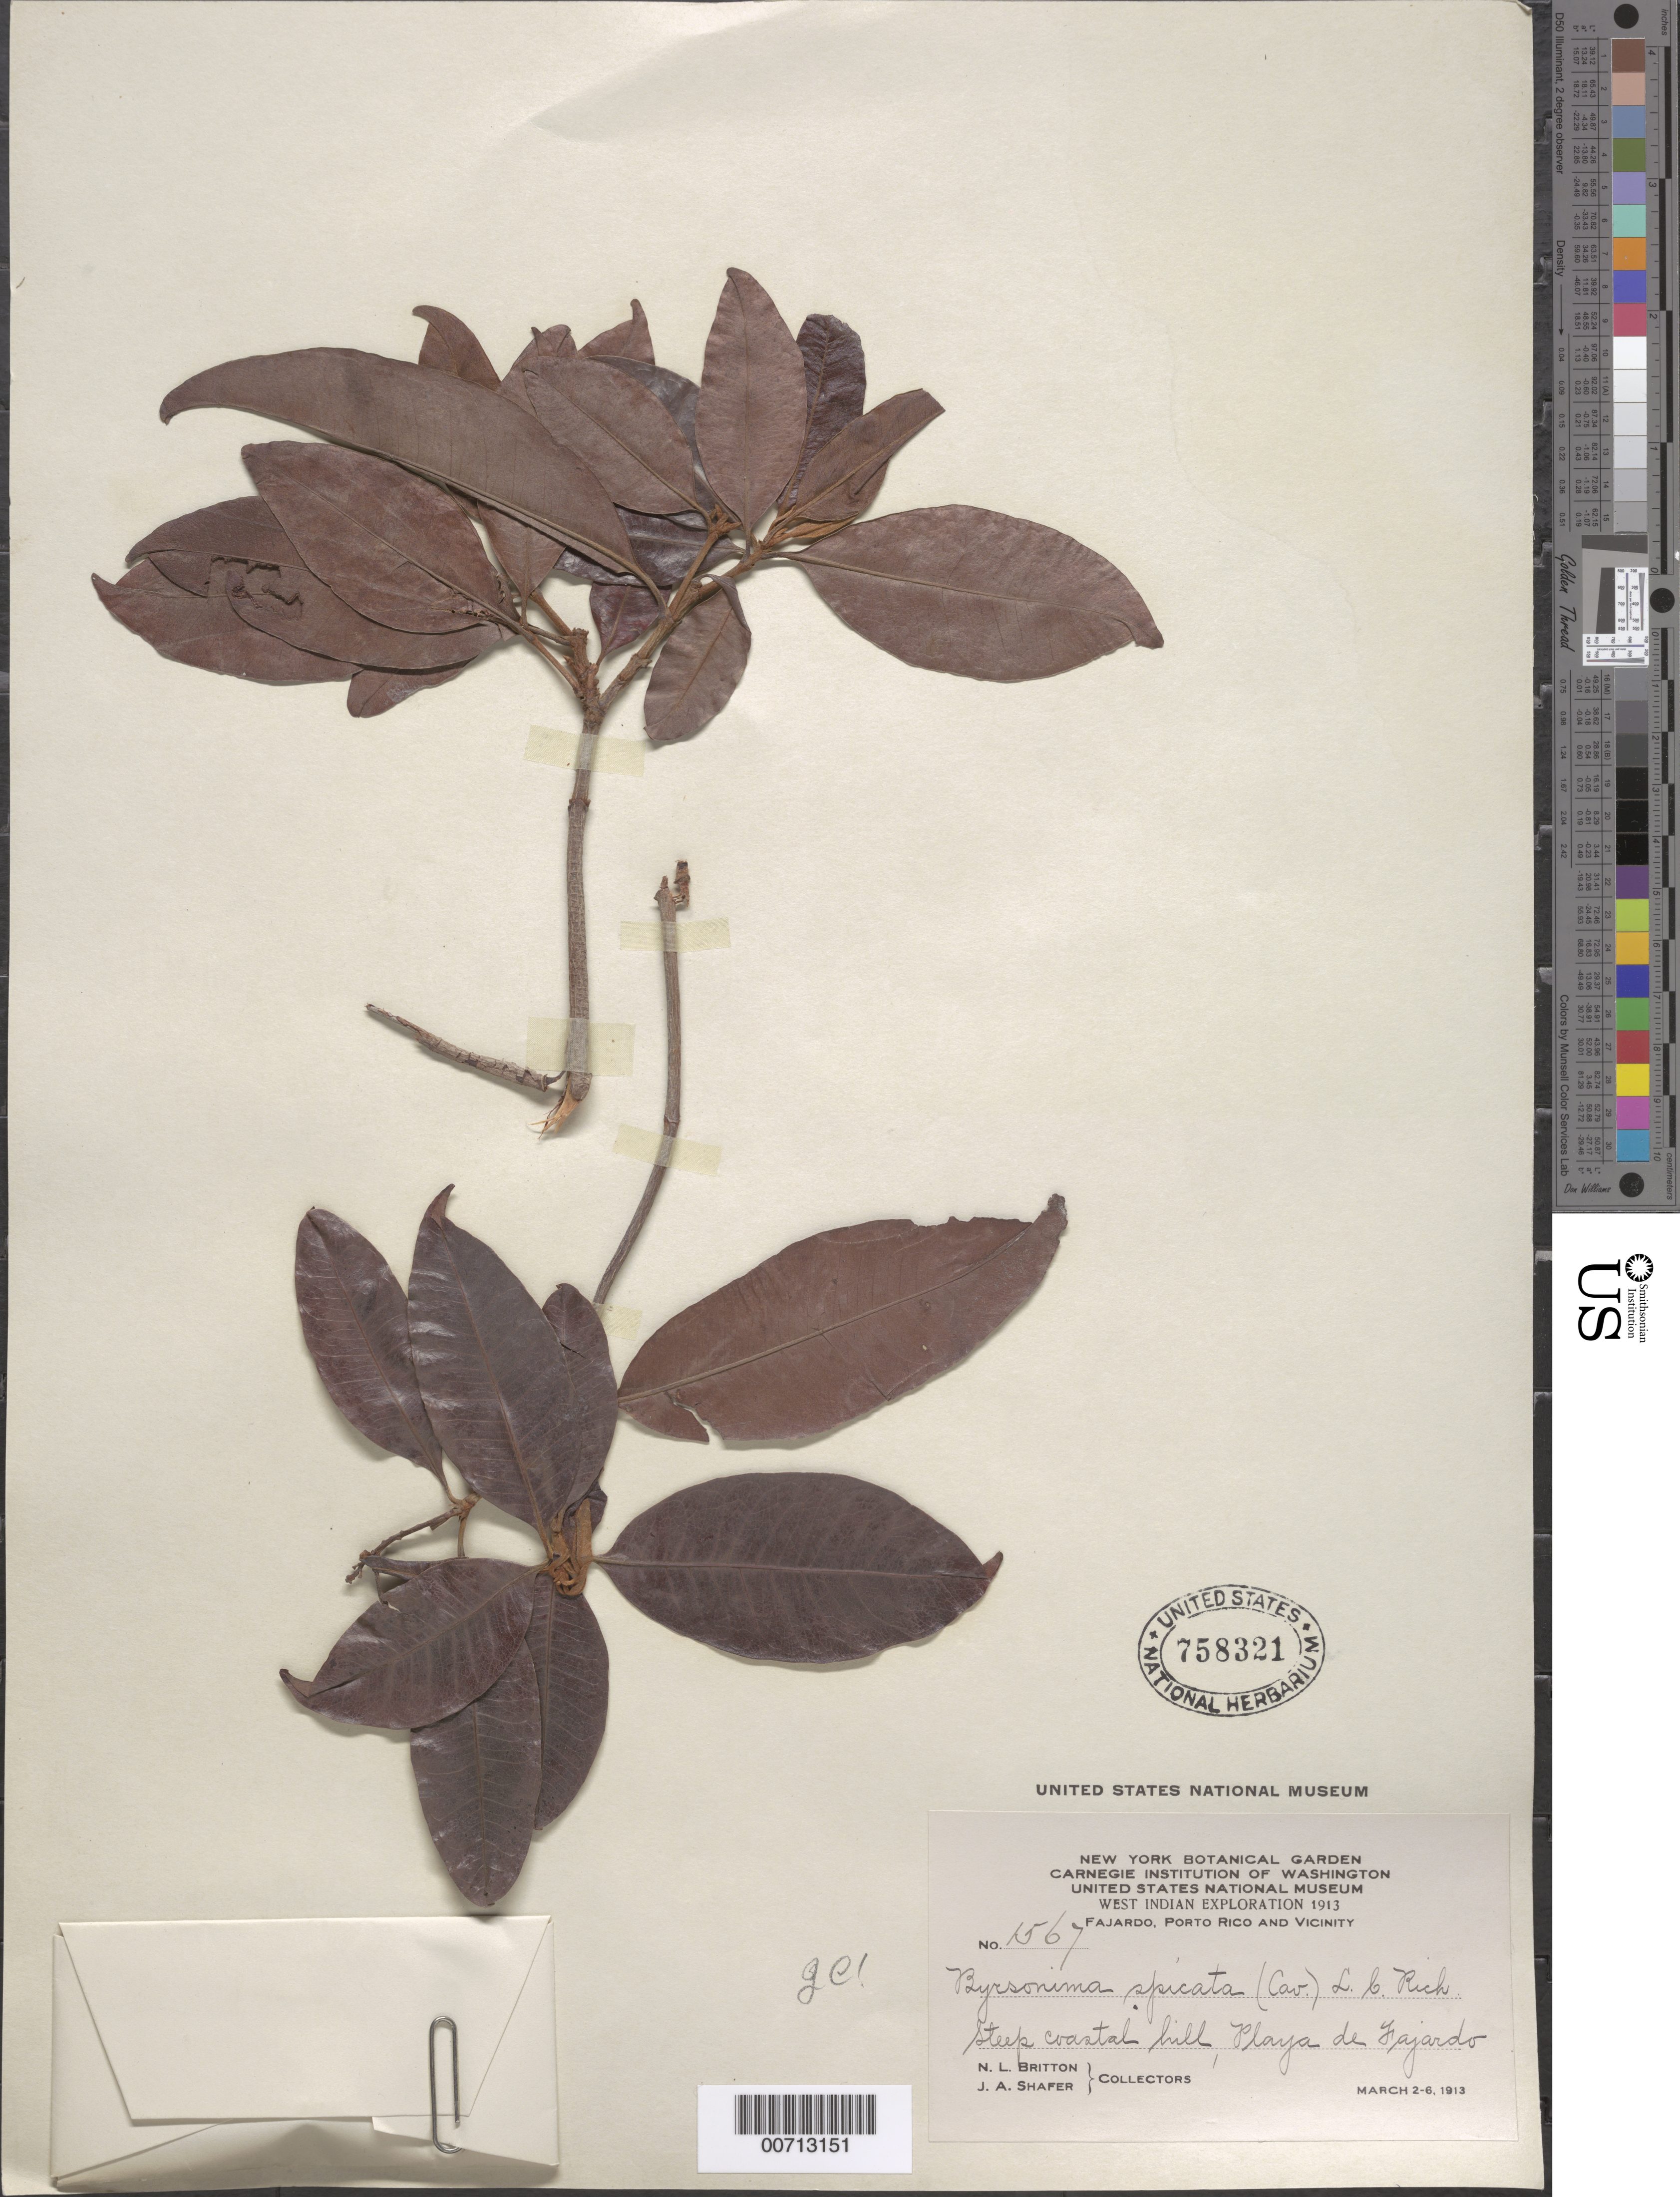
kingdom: Plantae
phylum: Tracheophyta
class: Magnoliopsida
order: Malpighiales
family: Malpighiaceae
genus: Byrsonima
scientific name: Byrsonima spicata (Cav.) DC.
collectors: N. Britton & J. A. Shafer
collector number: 1567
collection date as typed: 02 Mar 1913 to 06 Mar 1913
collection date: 1913-03-02/1913-03-06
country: Puerto Rico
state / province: Fajardo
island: Greater Antilles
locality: Playa de Fajardo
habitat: Steep coastal hill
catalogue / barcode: US 758321